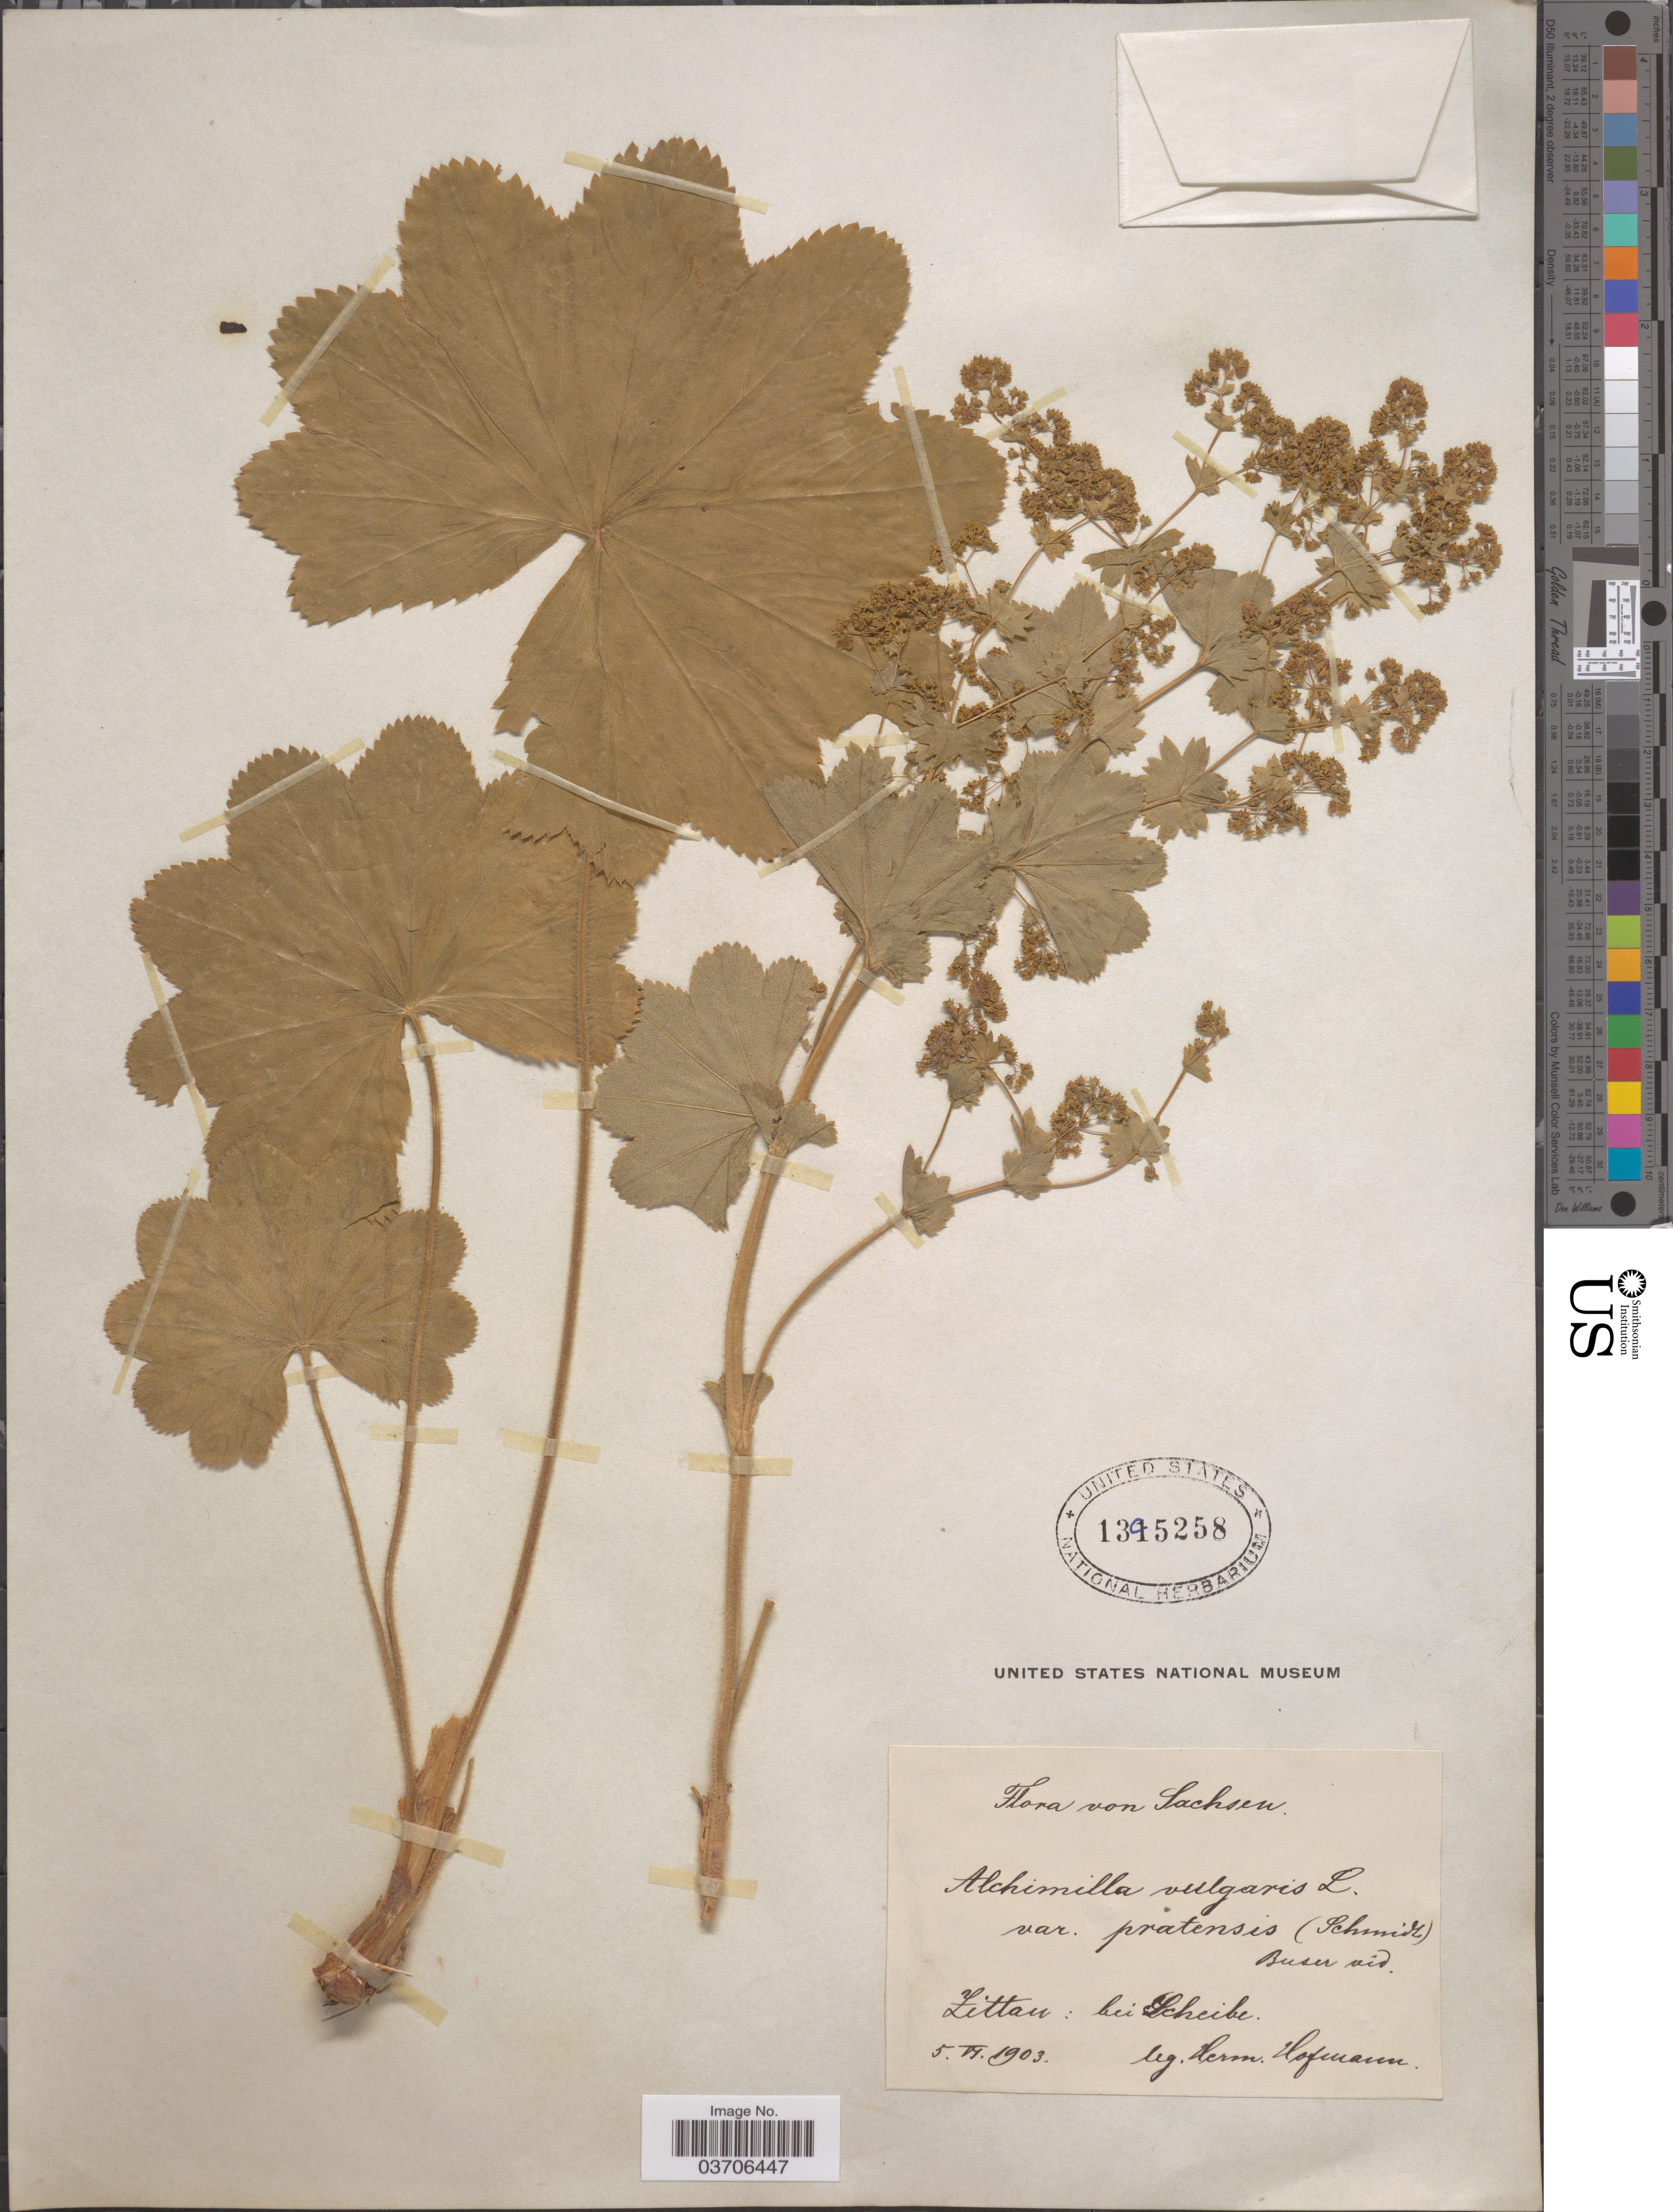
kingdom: Plantae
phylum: Tracheophyta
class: Magnoliopsida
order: Rosales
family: Rosaceae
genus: Alchemilla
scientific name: Alchemilla vulgaris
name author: L.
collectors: H. Hofmann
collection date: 1903-06-05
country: Germany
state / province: Sachsen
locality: Zittau: bei Scheibe.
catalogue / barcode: US 1395258